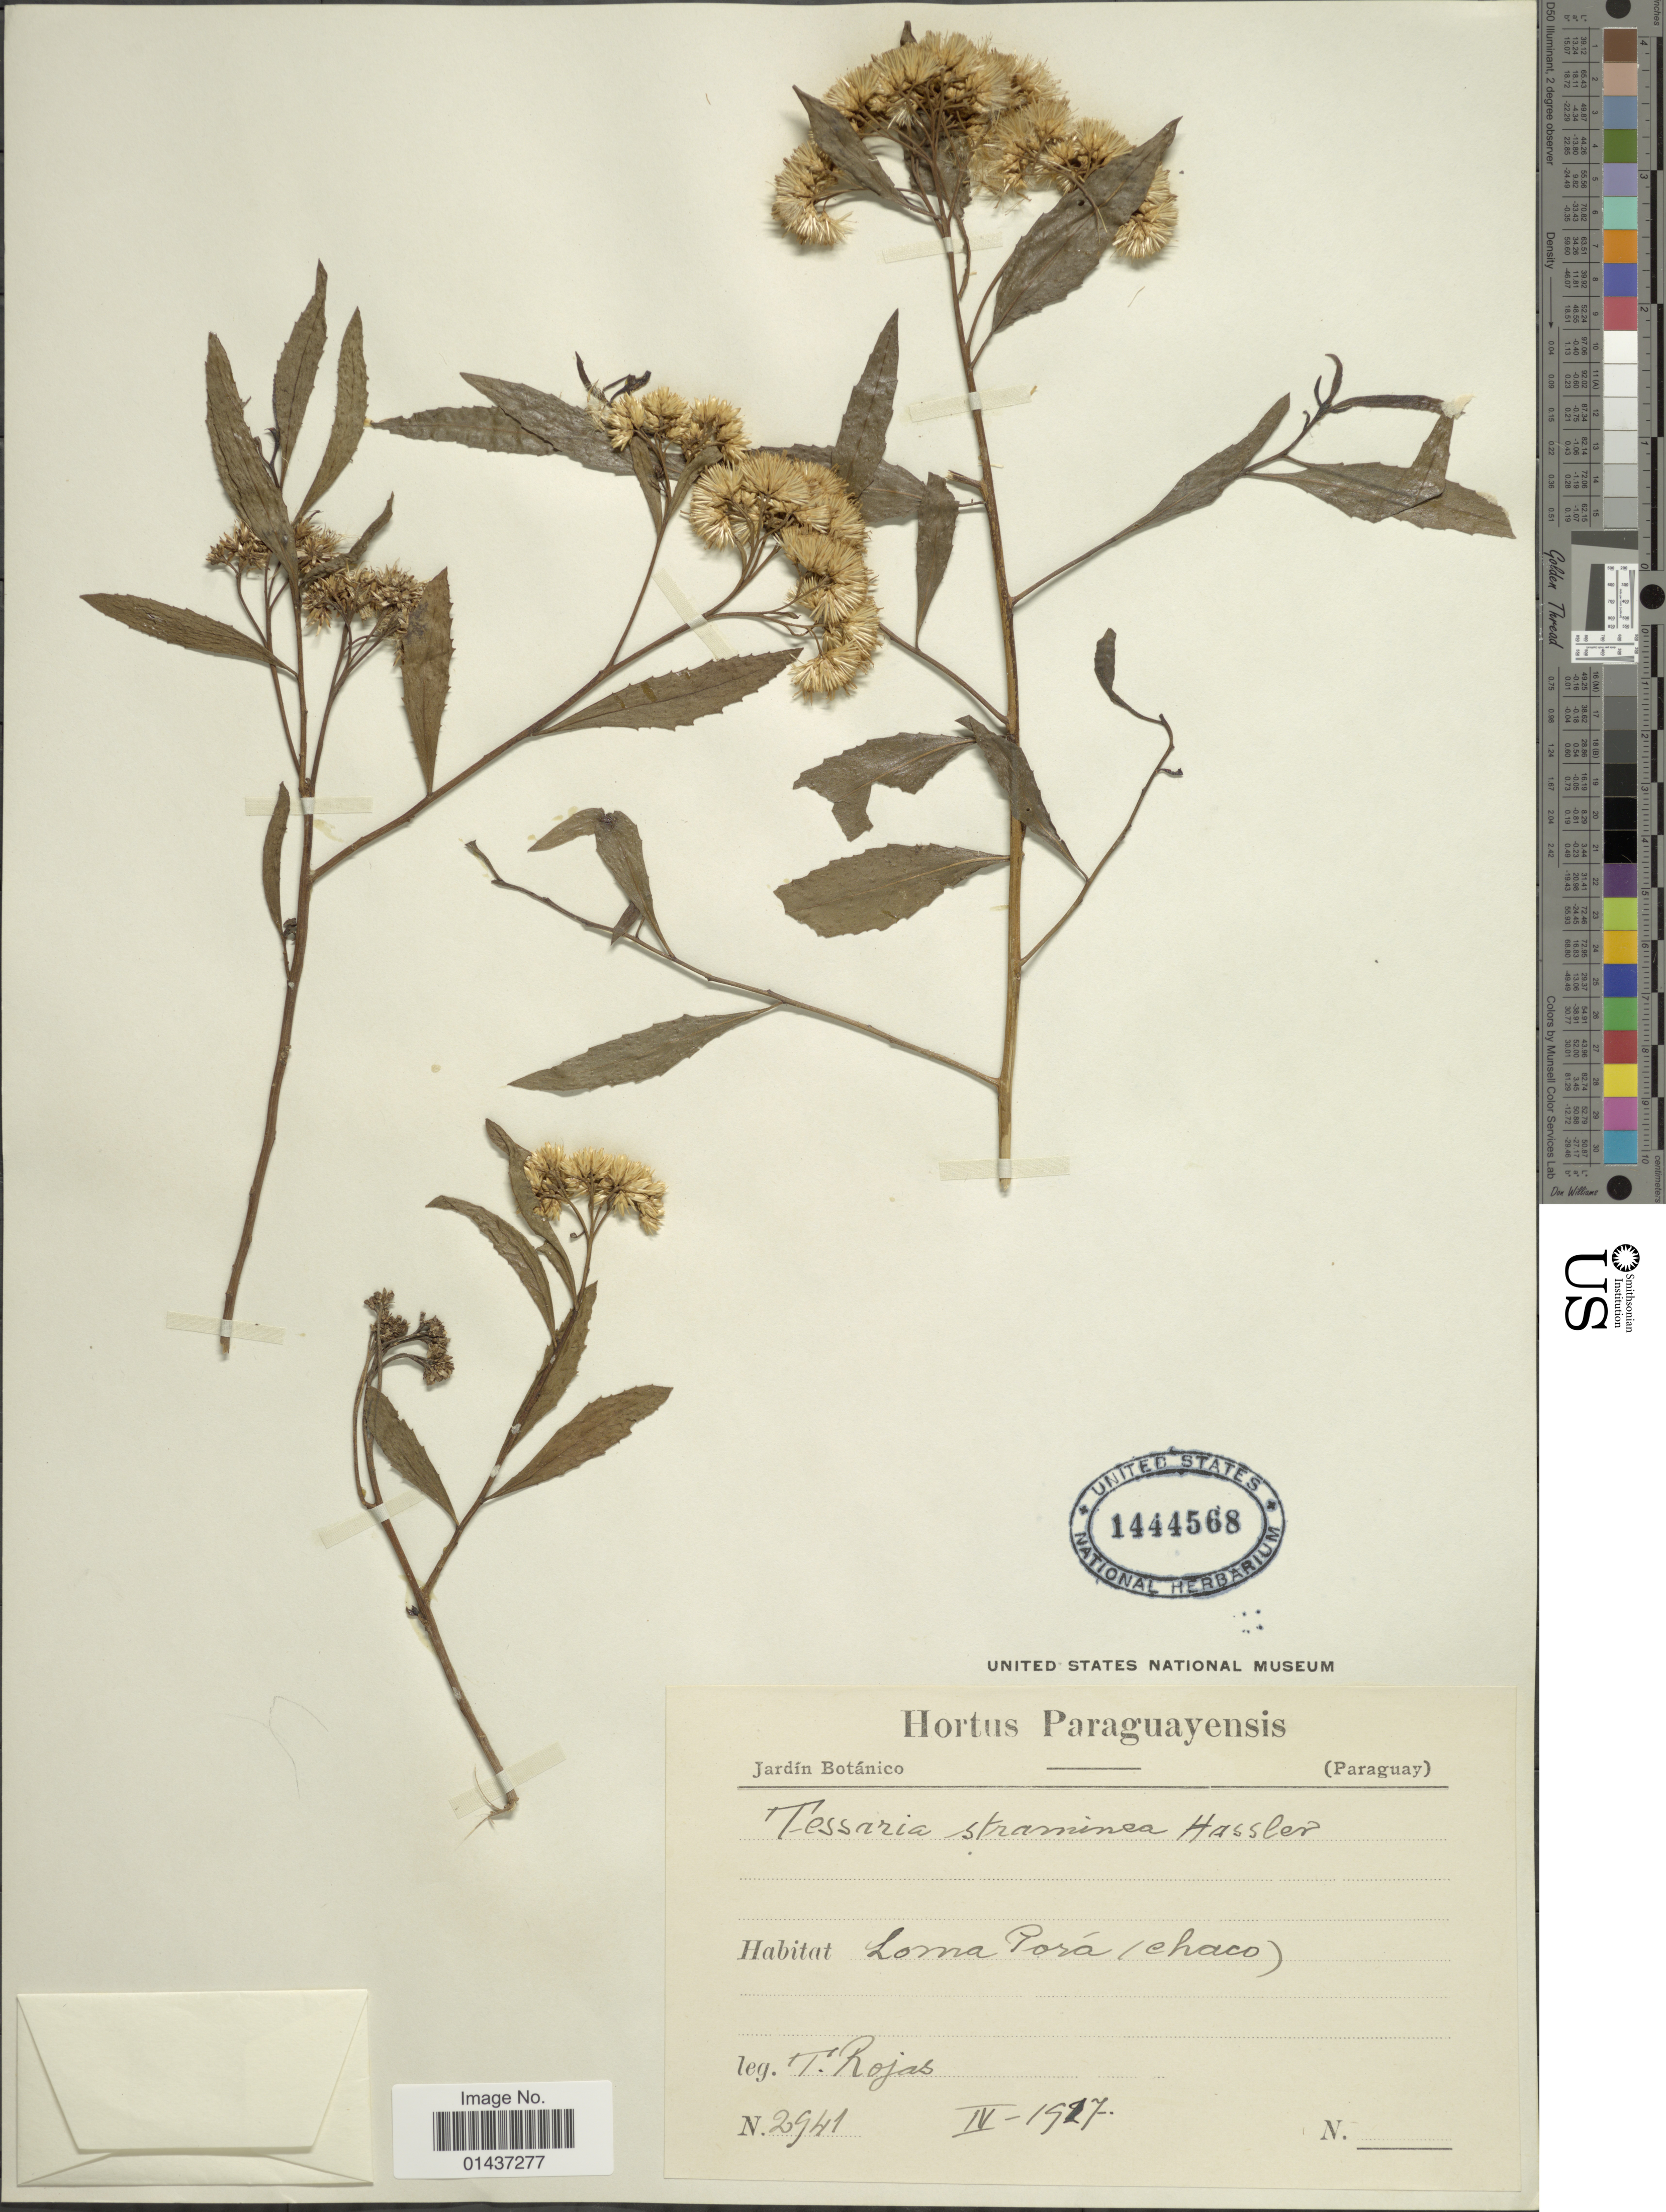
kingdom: Plantae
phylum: Tracheophyta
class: Magnoliopsida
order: Asterales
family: Asteraceae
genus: Tessaria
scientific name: Tessaria dodoneifolia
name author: (Hook. & Arn.) Cabrera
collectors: T. Rojas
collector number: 2941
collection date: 1917-04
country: Paraguay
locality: Loma Porá (Chaco)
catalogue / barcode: US 1444568